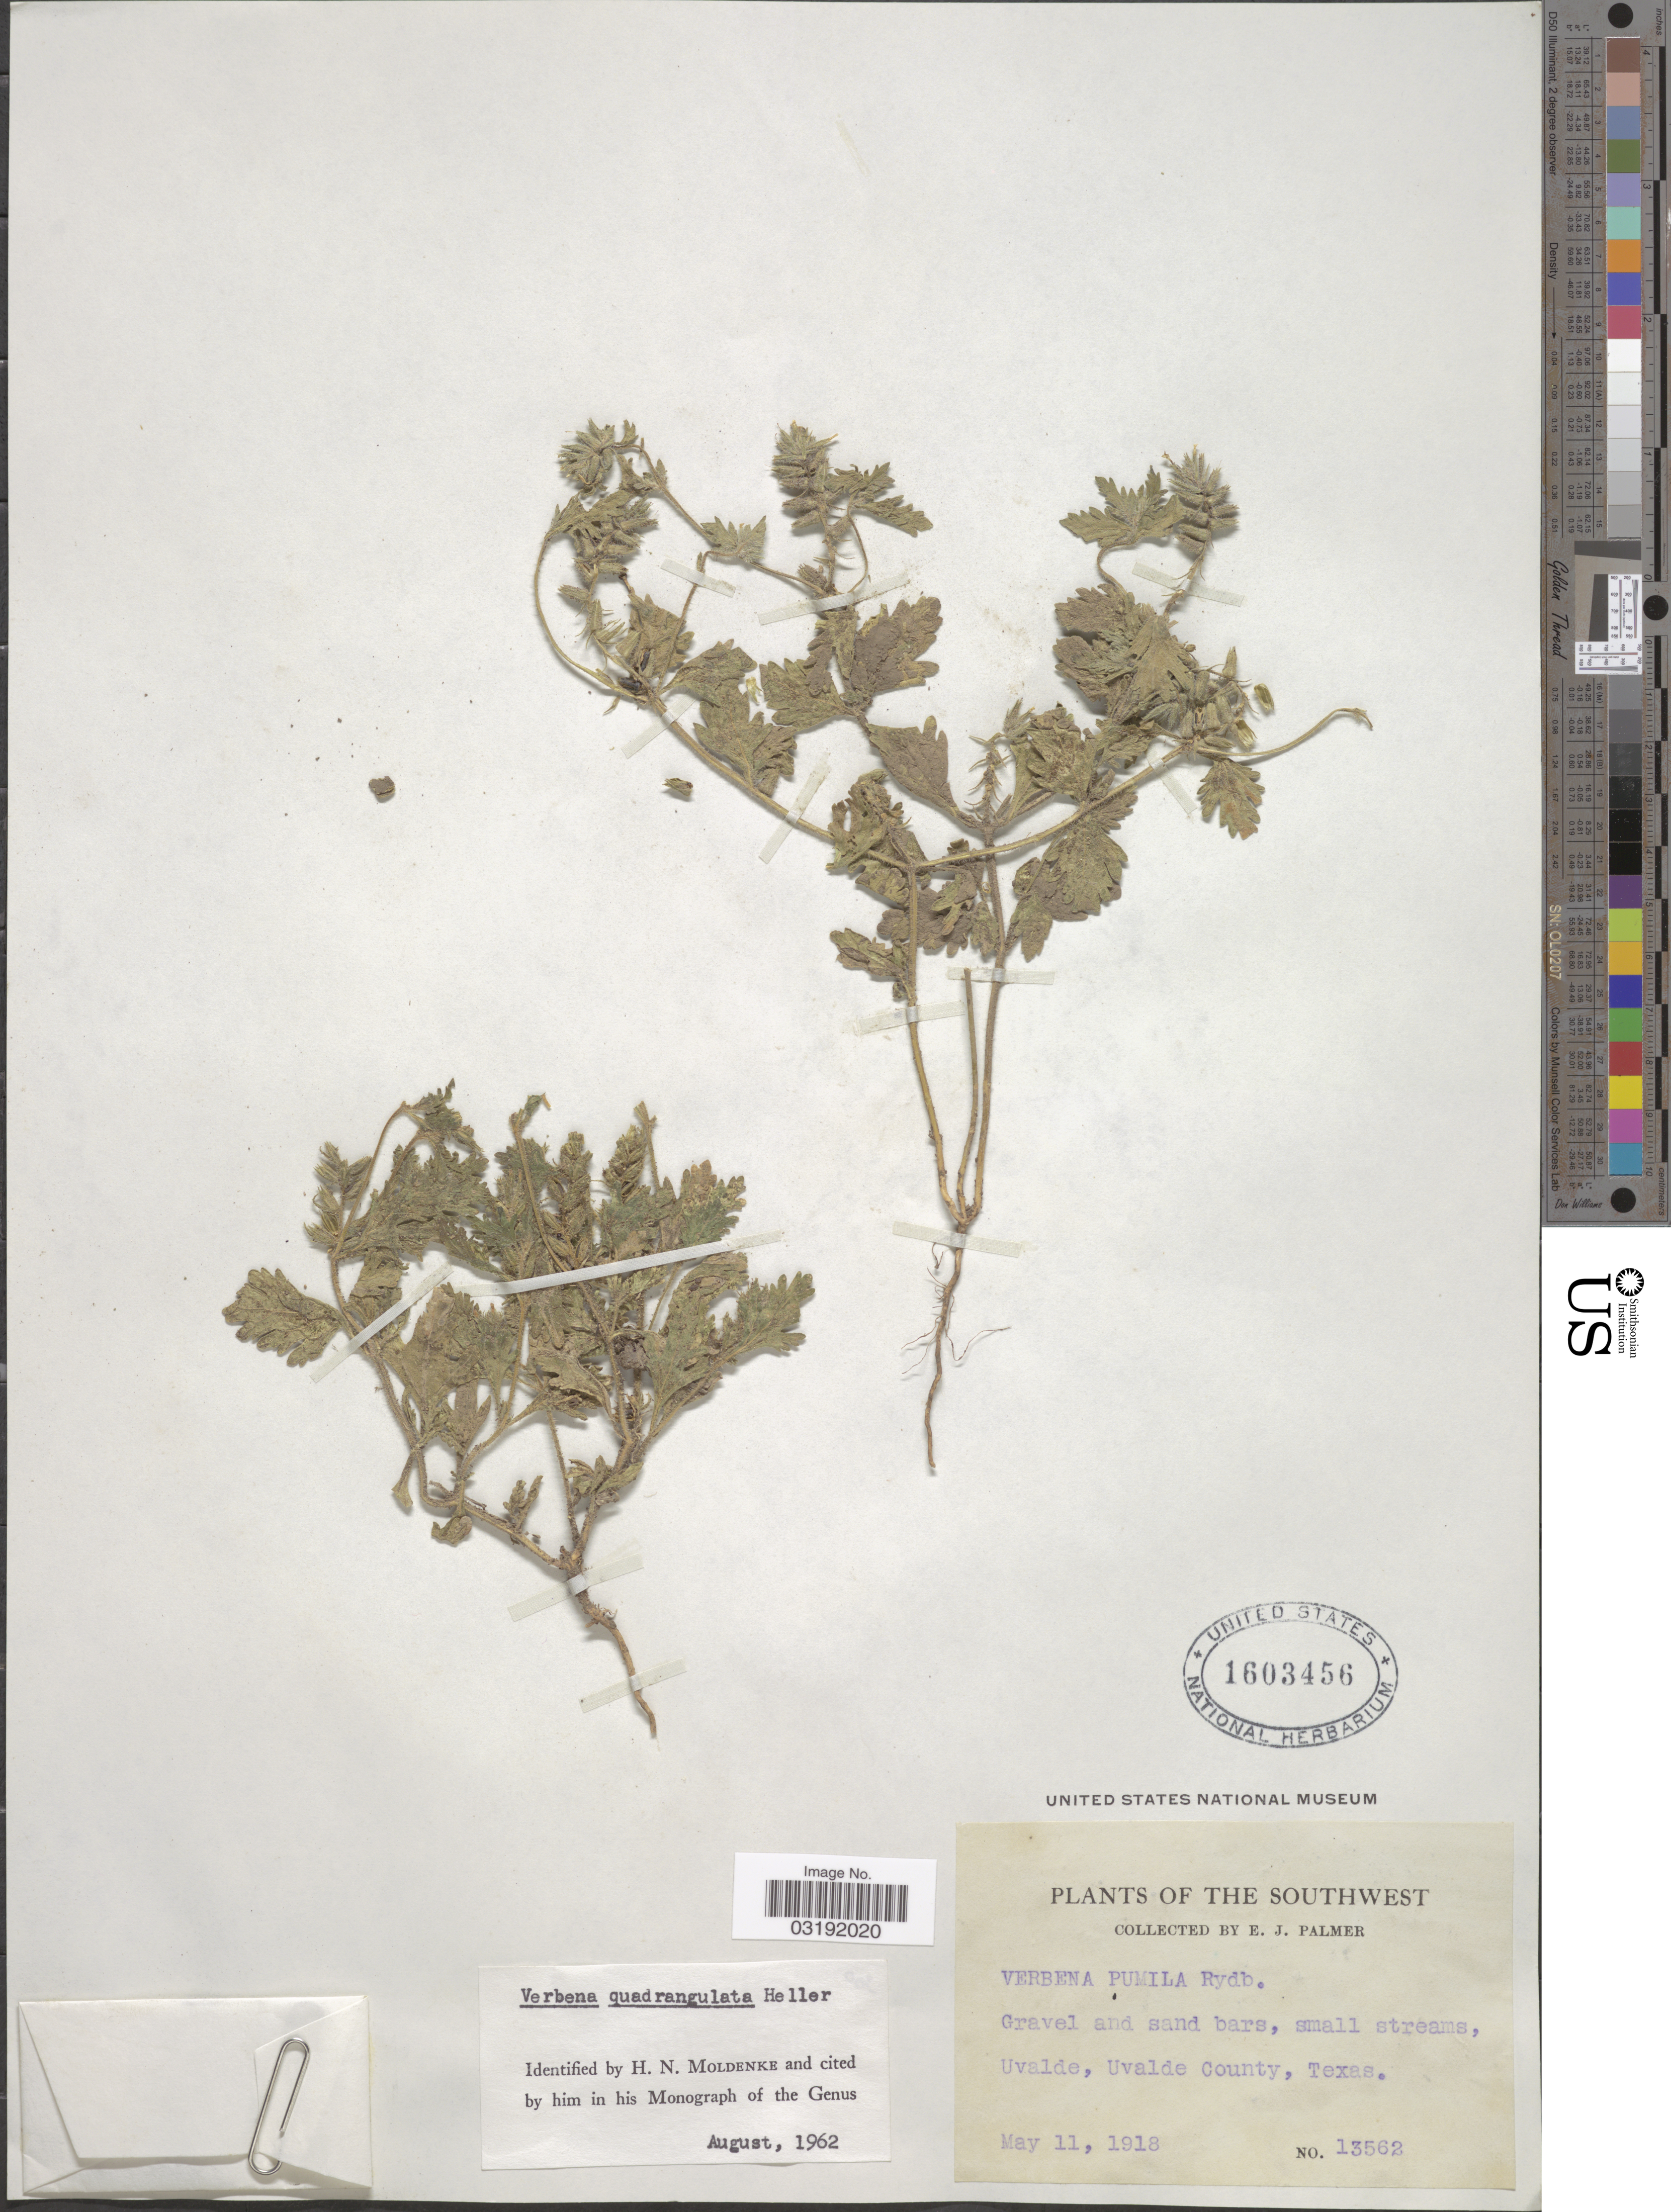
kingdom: Plantae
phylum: Tracheophyta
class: Magnoliopsida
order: Lamiales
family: Verbenaceae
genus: Verbena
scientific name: Verbena quadrangulata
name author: A. Heller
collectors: E. J. Palmer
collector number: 13562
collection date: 1918-05-11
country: United States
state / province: Texas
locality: The Southwest, Uvalde, Uvalde County.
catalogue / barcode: US 1603456